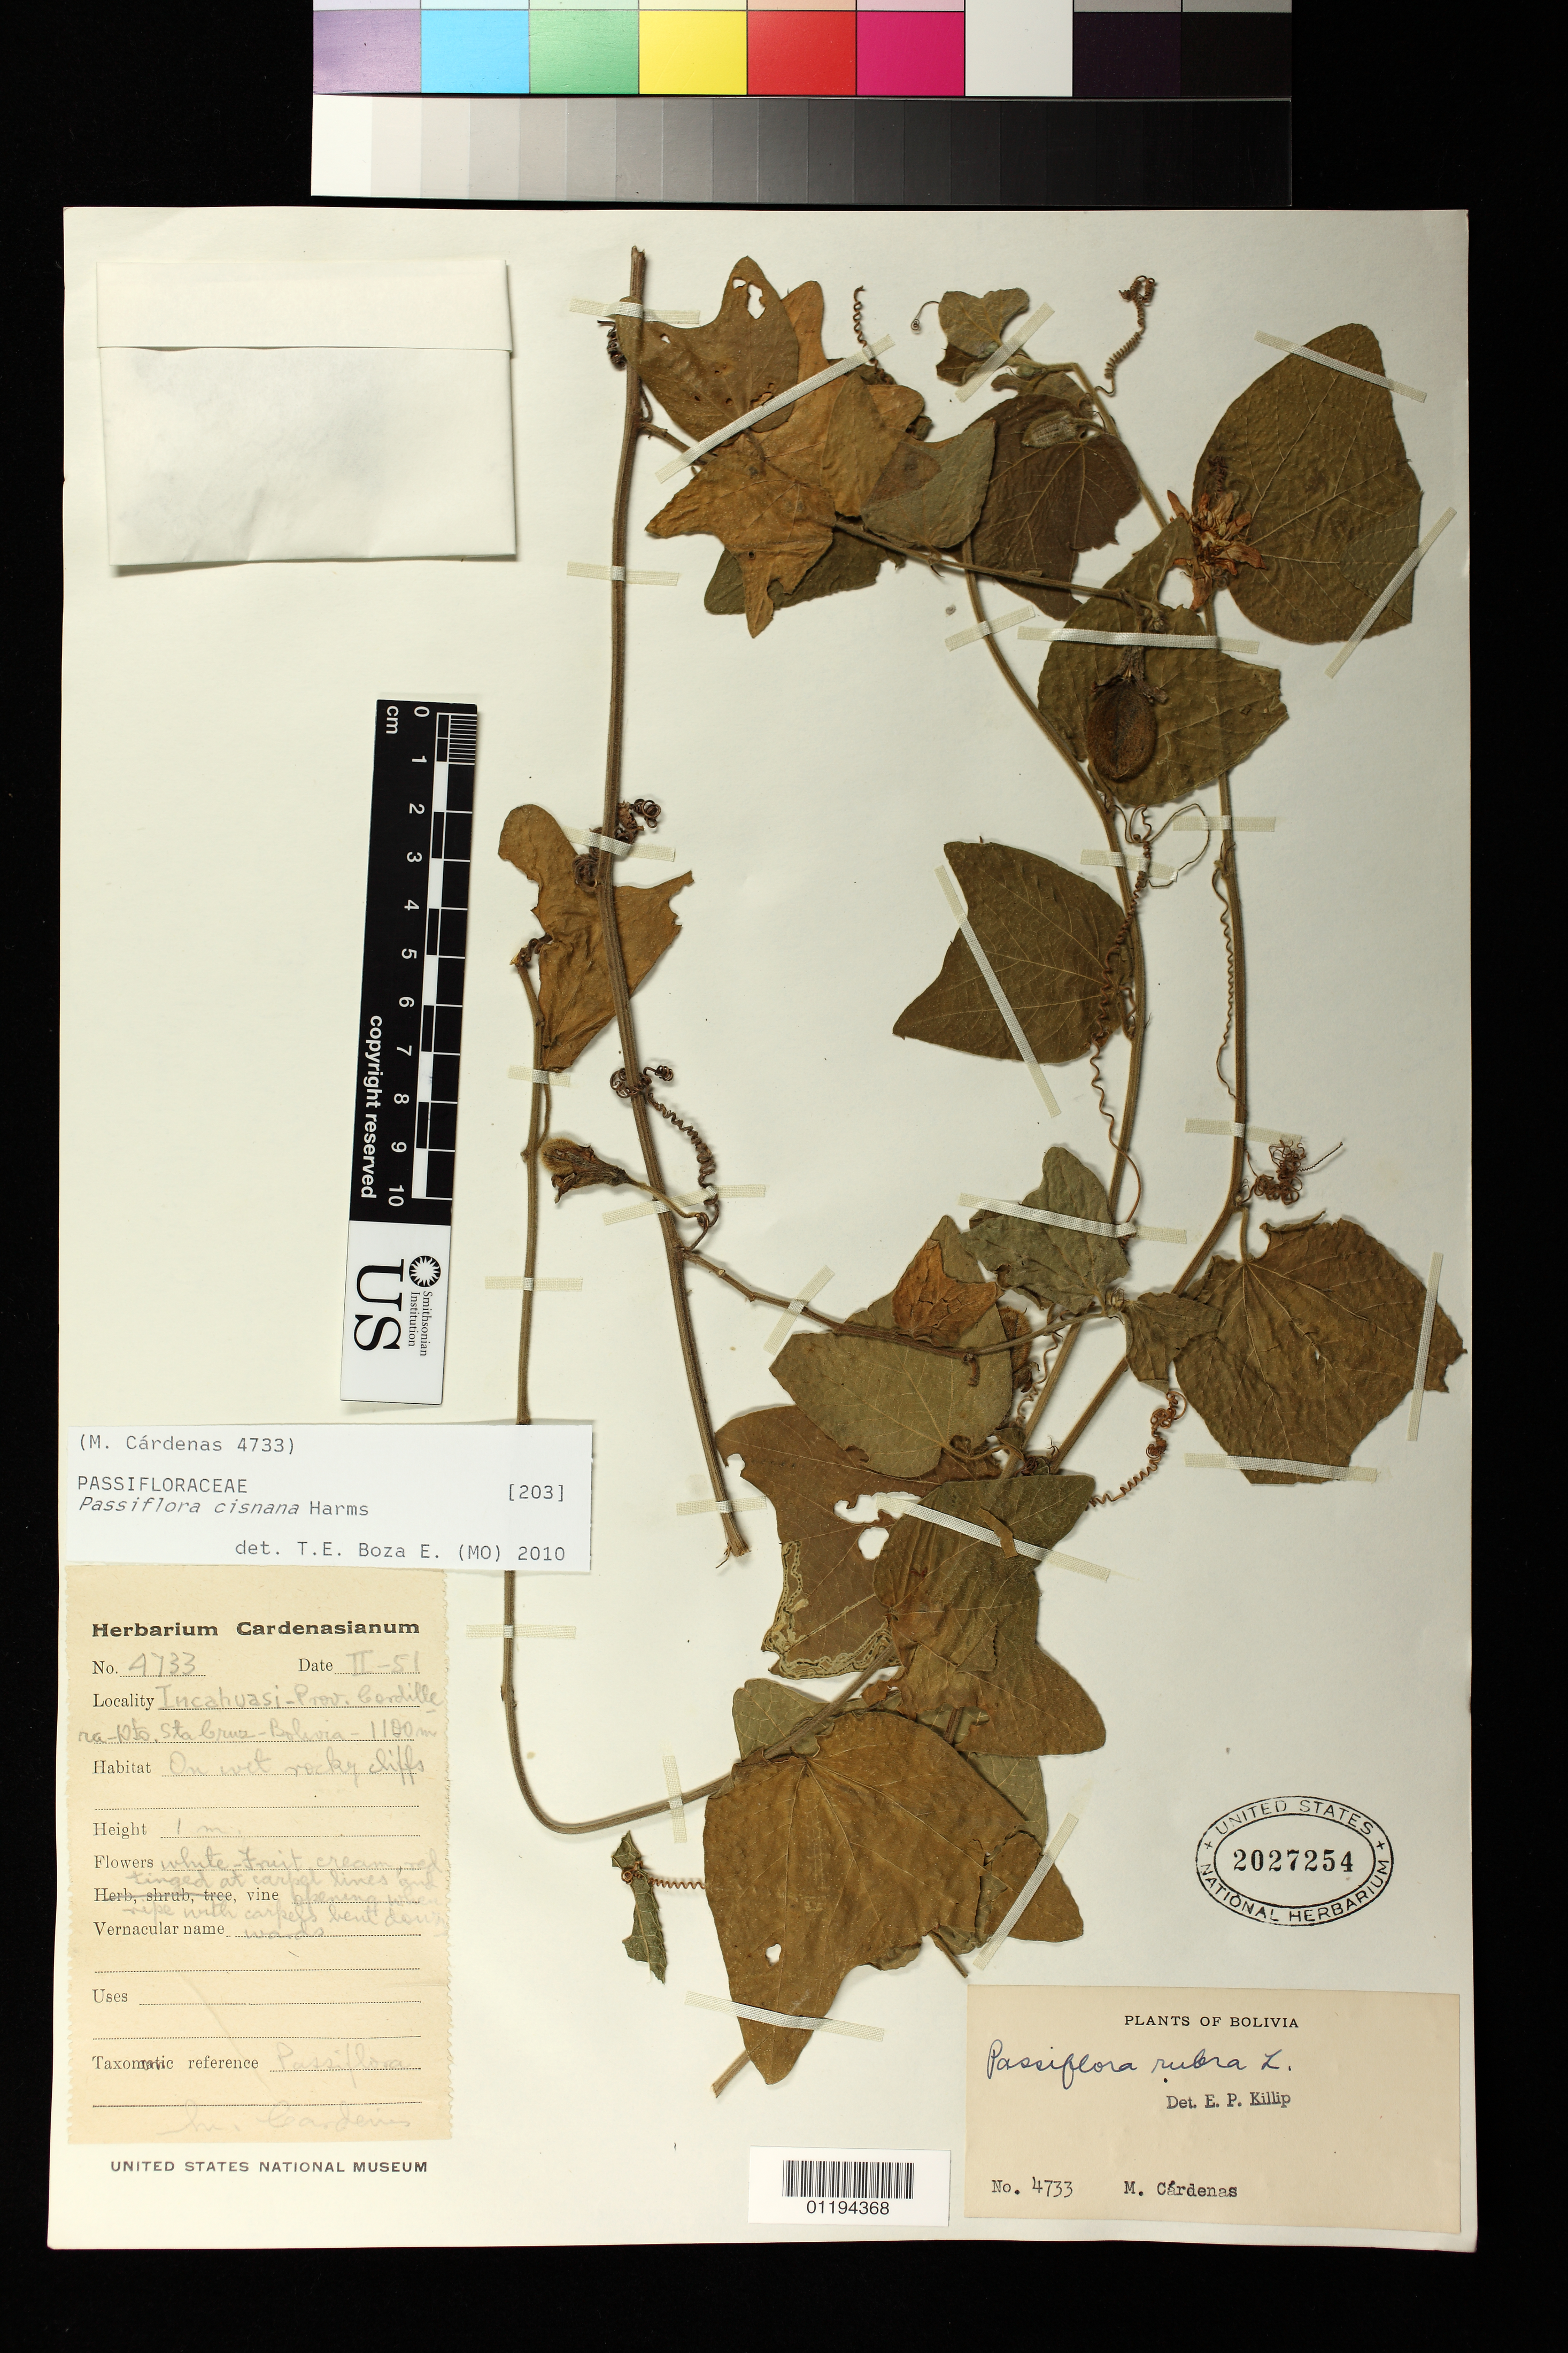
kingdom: Plantae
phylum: Tracheophyta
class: Magnoliopsida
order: Malpighiales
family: Passifloraceae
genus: Passiflora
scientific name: Passiflora cisnana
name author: Harms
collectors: M. Cárdenas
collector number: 4733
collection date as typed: Feb 1951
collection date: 1951-02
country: Bolivia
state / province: Santa Cruz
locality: Incahuasi - Prov. Cordillera Dto. - Sta. Cruz - Bolivia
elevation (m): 1100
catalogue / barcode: US 2027254